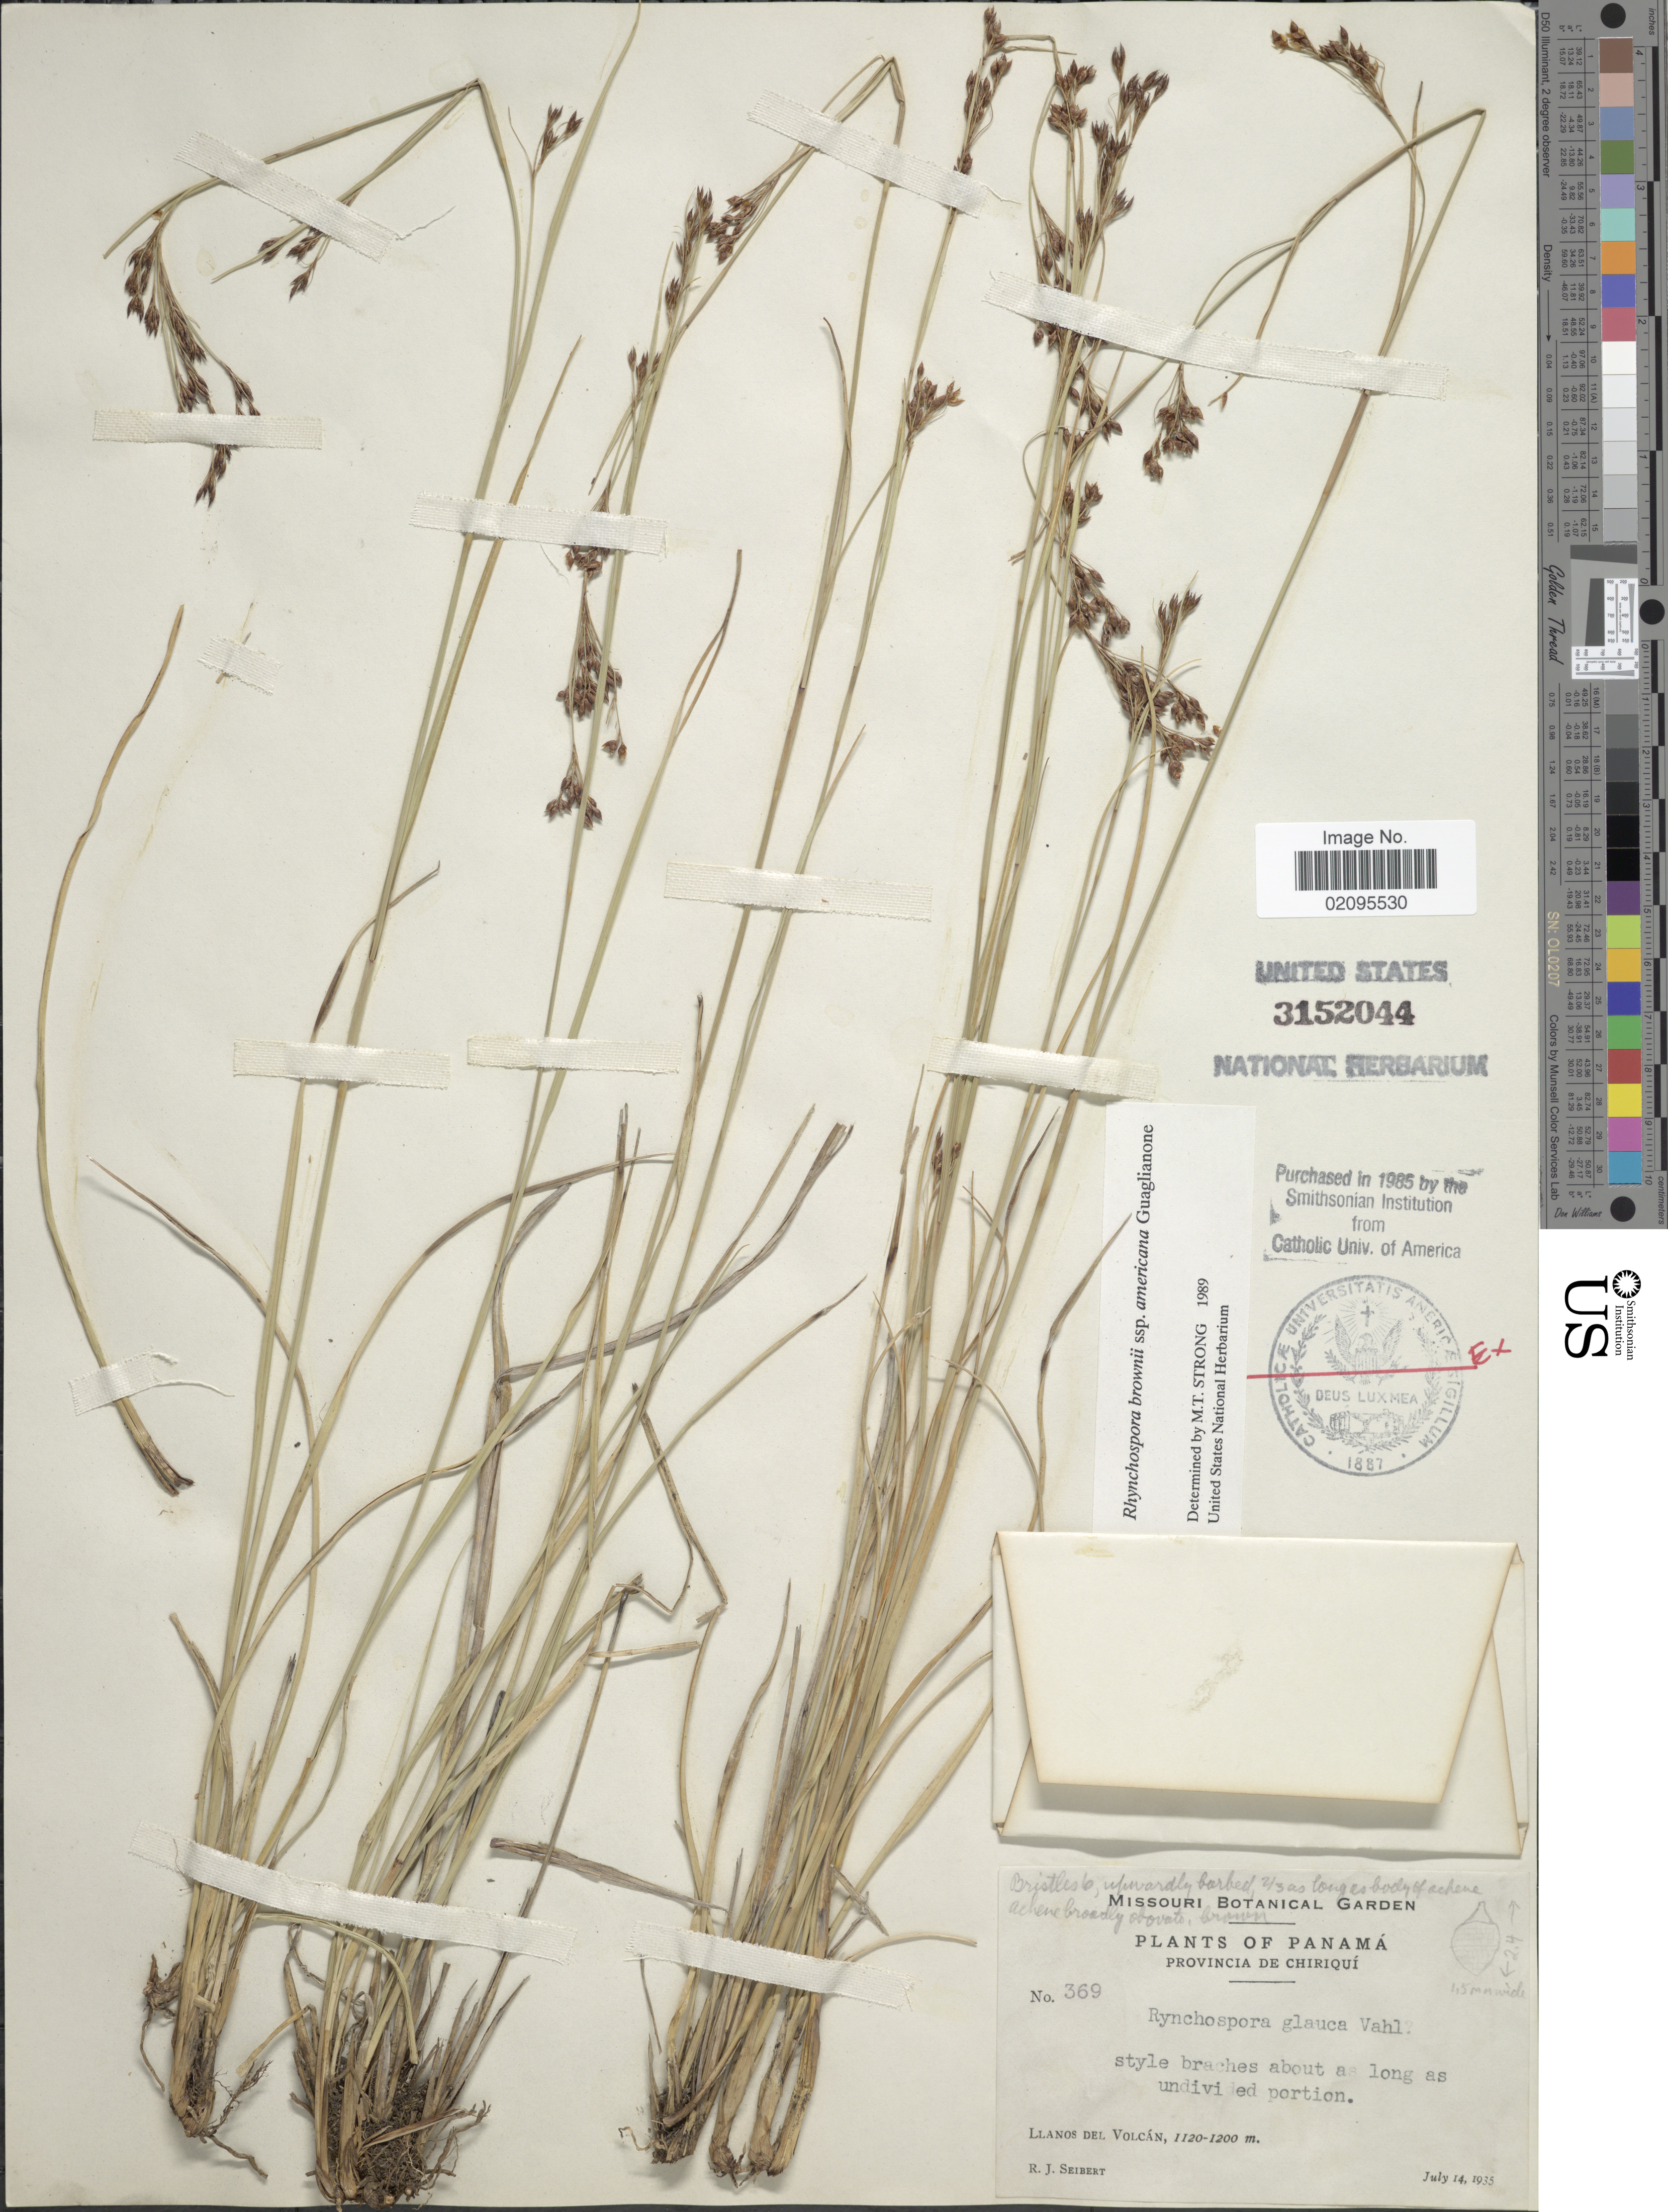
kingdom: Plantae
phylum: Tracheophyta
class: Liliopsida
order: Poales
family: Cyperaceae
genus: Rhynchospora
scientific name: Rhynchospora brownii subsp. americana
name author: Guagl.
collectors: R. J. Seibert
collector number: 369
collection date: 1935-07-14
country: Panama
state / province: Chiriqui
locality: Llanos del Volcan.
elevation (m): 1120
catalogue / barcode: US 3152044